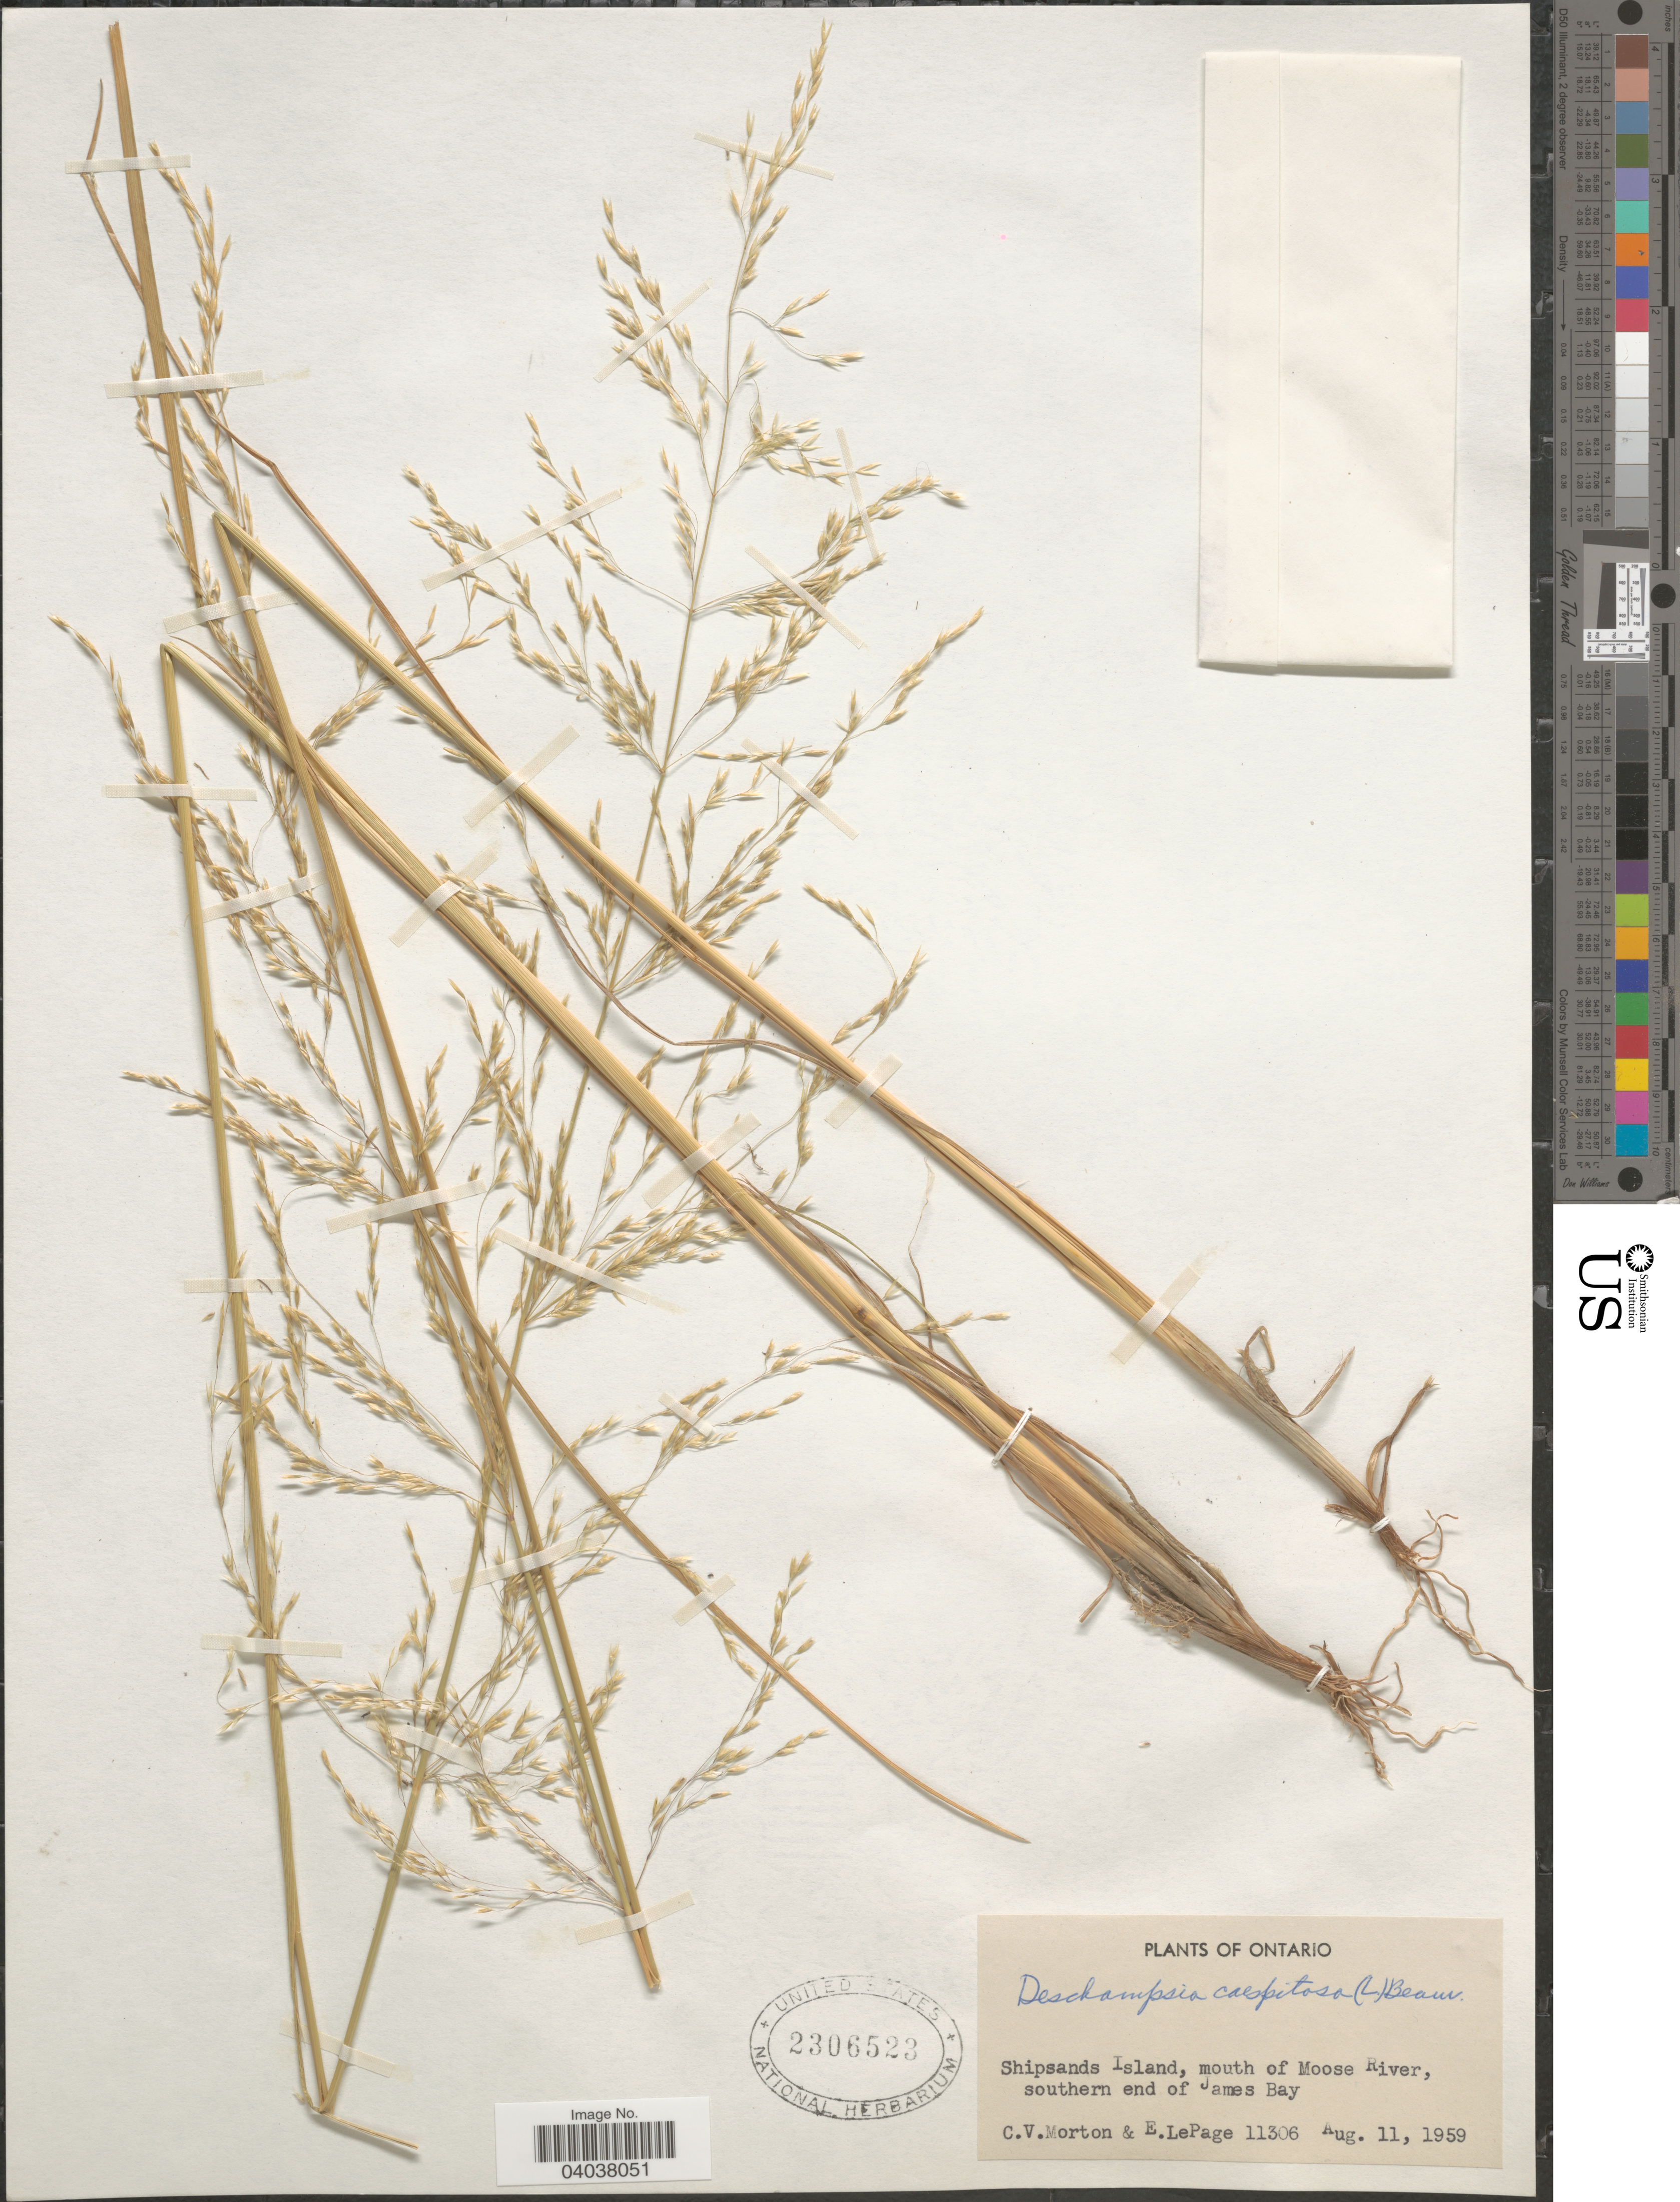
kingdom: Plantae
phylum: Tracheophyta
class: Liliopsida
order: Poales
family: Poaceae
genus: Deschampsia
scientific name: Deschampsia cespitosa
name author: (L.) P. Beauv.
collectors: C. V. Morton & E. Lepage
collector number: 11306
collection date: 1959-08-11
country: Canada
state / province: Ontario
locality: Shipsands Island, mouth of Moose River, southern end of James Bay.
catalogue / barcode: US 2306523